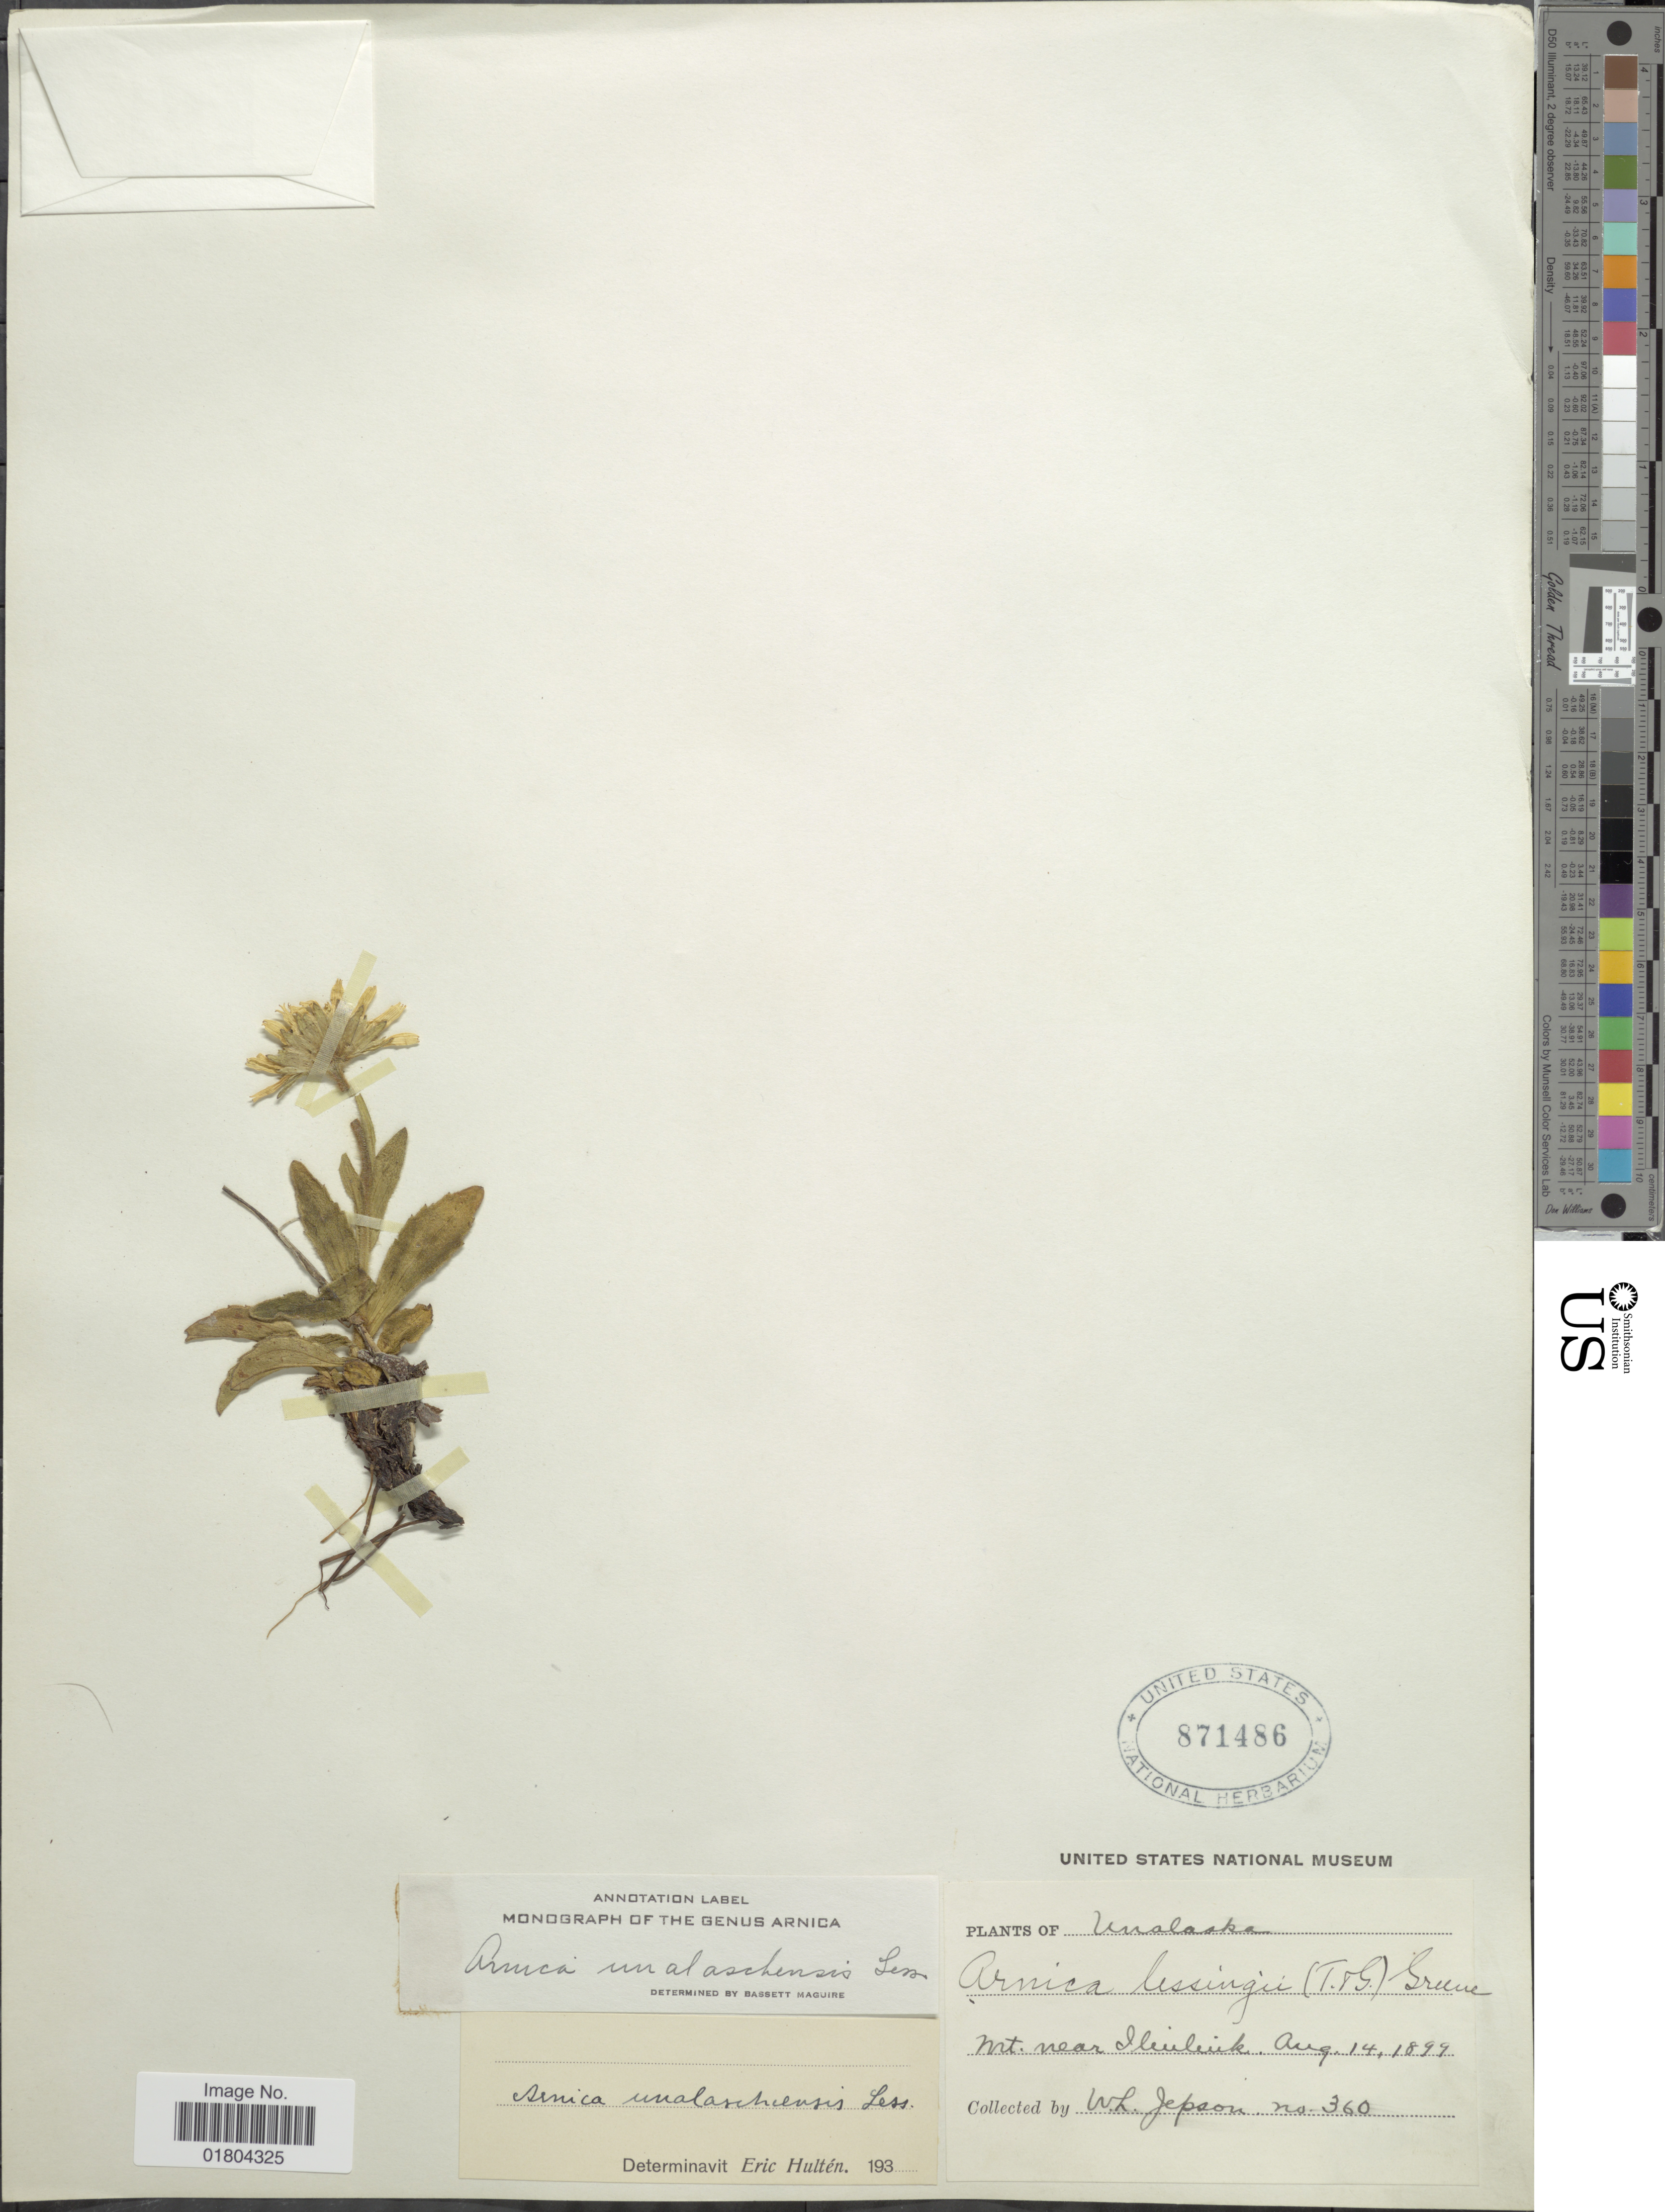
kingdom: Plantae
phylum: Tracheophyta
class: Magnoliopsida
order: Asterales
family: Asteraceae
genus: Arnica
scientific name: Arnica unalashcensis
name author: Less.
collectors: W. L. Jepson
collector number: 360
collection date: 1899-08-14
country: United States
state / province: Alaska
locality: Unalaska, Mt near Iliuluik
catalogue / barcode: US 871486